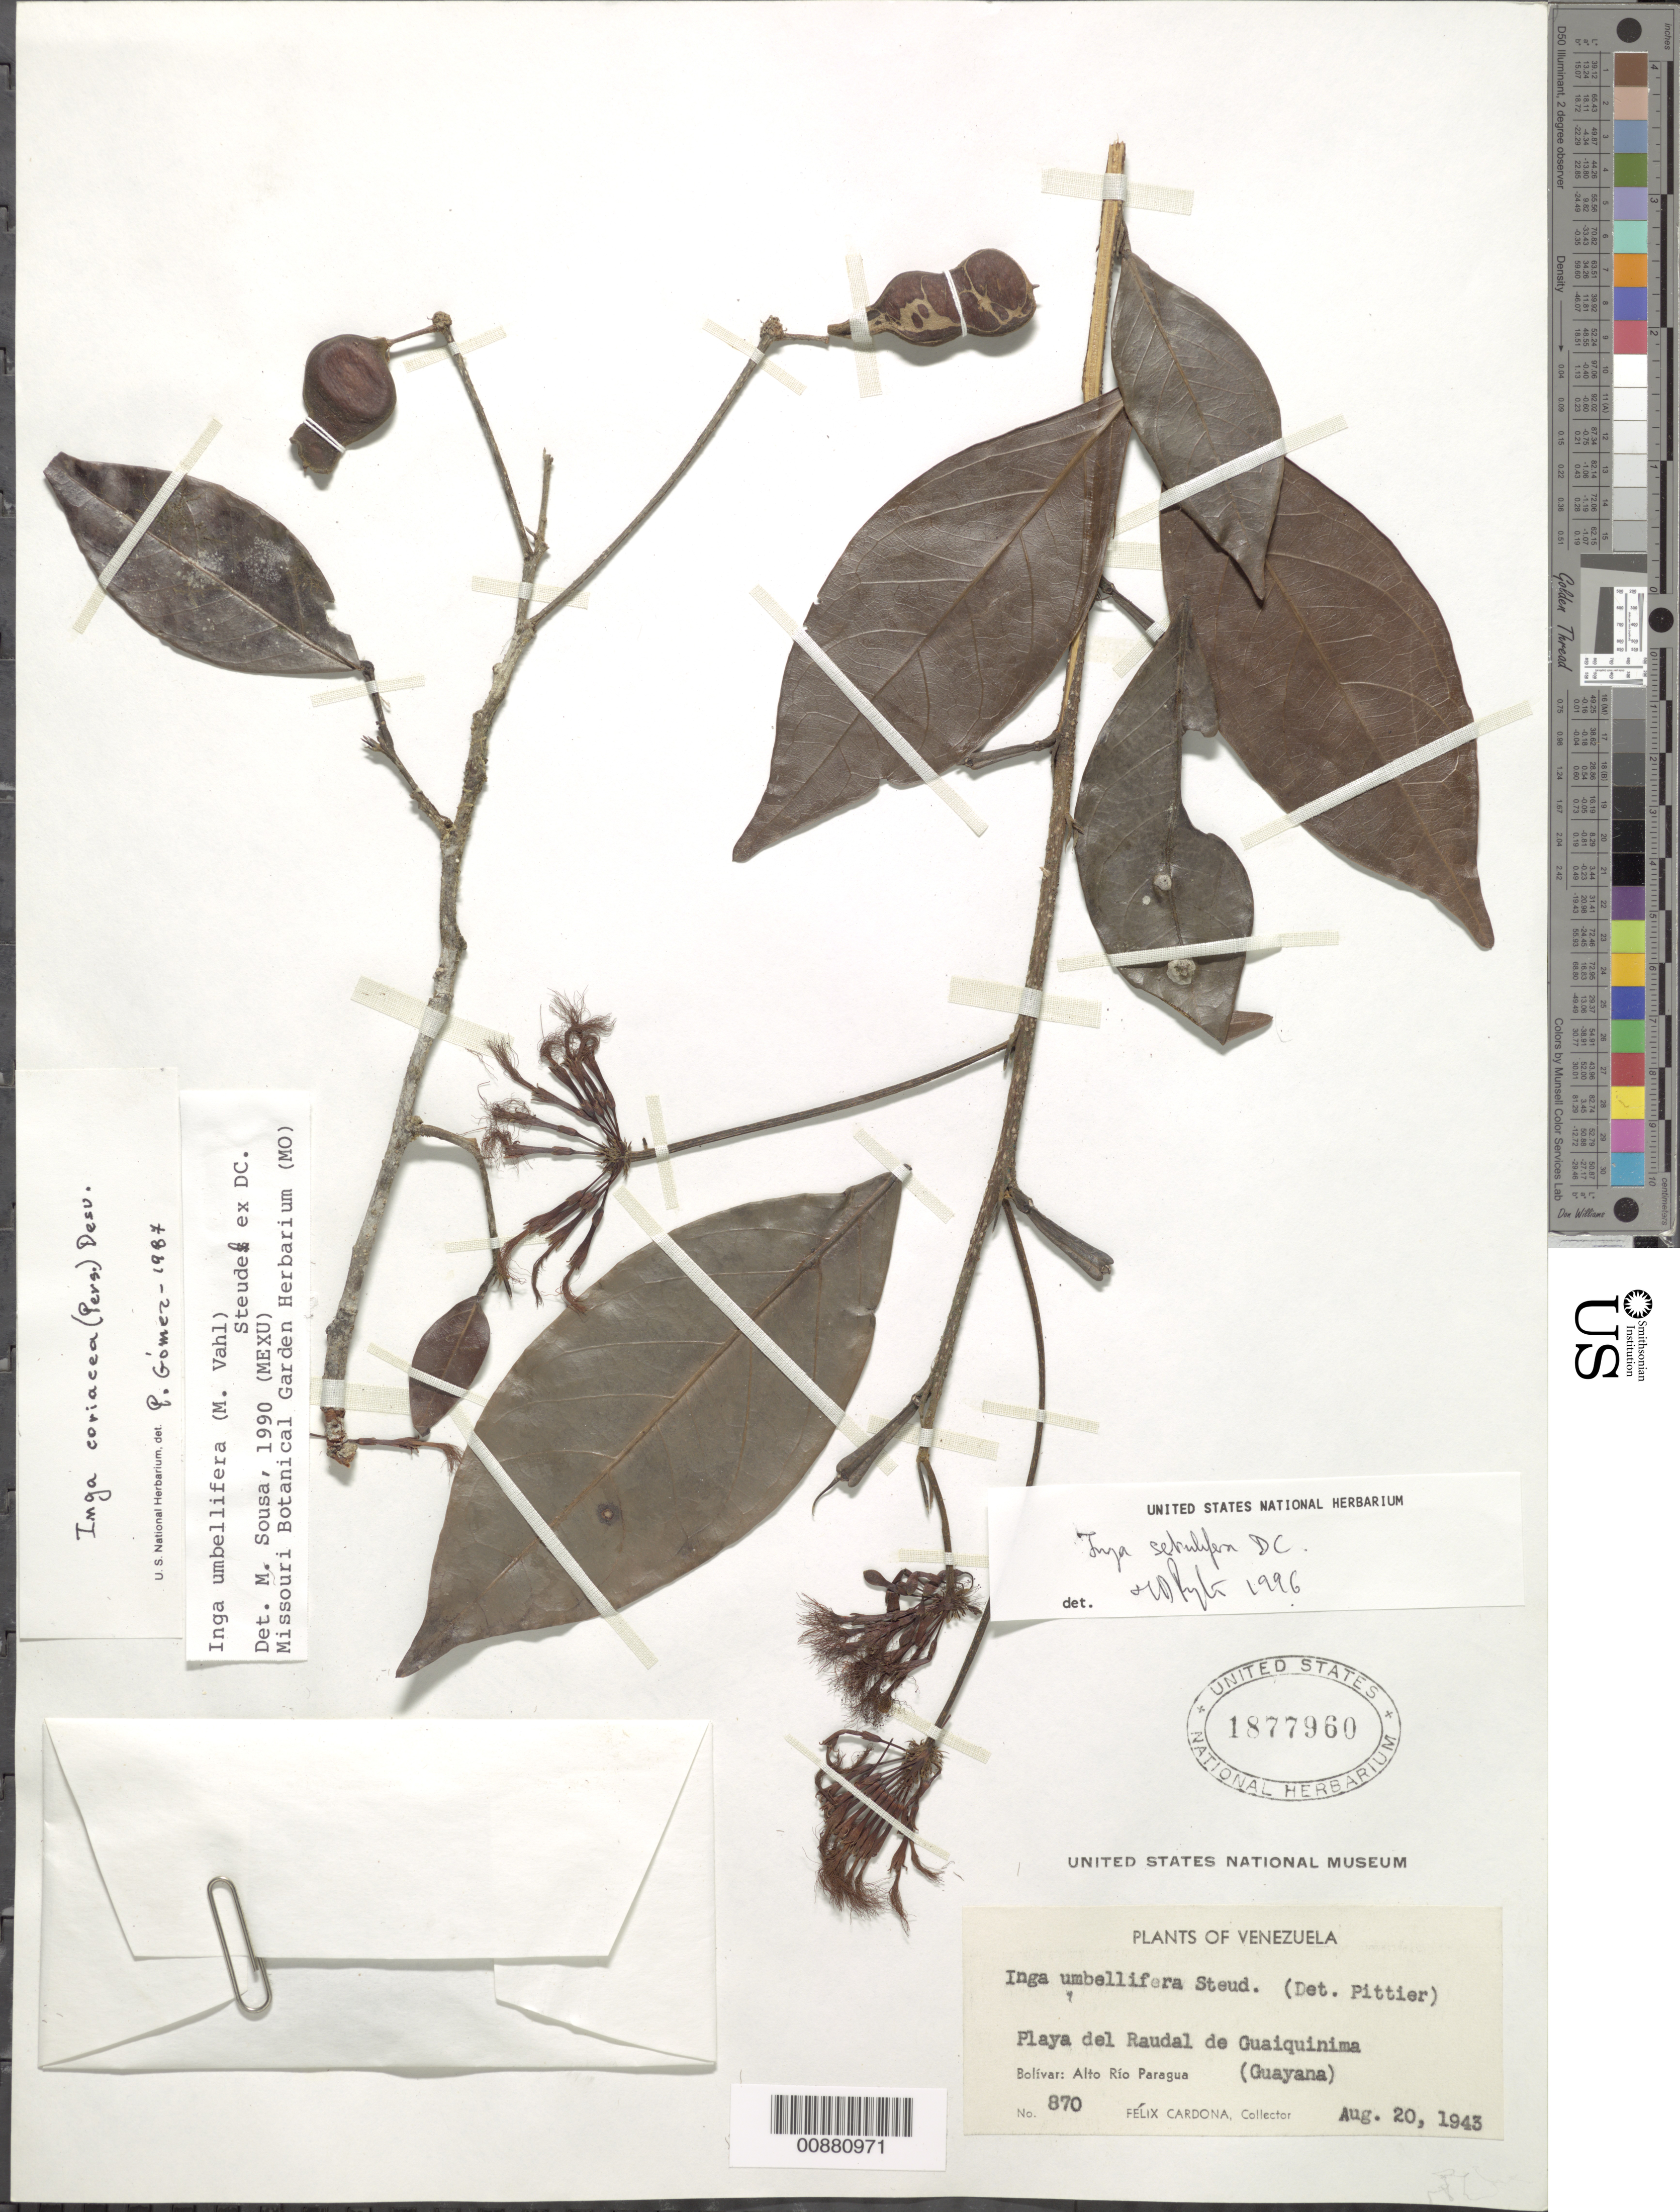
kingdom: Plantae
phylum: Tracheophyta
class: Magnoliopsida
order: Fabales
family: Fabaceae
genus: Inga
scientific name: Inga sertulifera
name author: DC.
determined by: Pennington, T. D., (K)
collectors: F. Cardona Puig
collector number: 870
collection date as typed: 20-Aug-43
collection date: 1943-08-20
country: Venezuela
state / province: Bolívar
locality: Alto Río Paragua, Raudal de Guaiquimima (Guayana)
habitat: Playa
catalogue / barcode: US 1877960